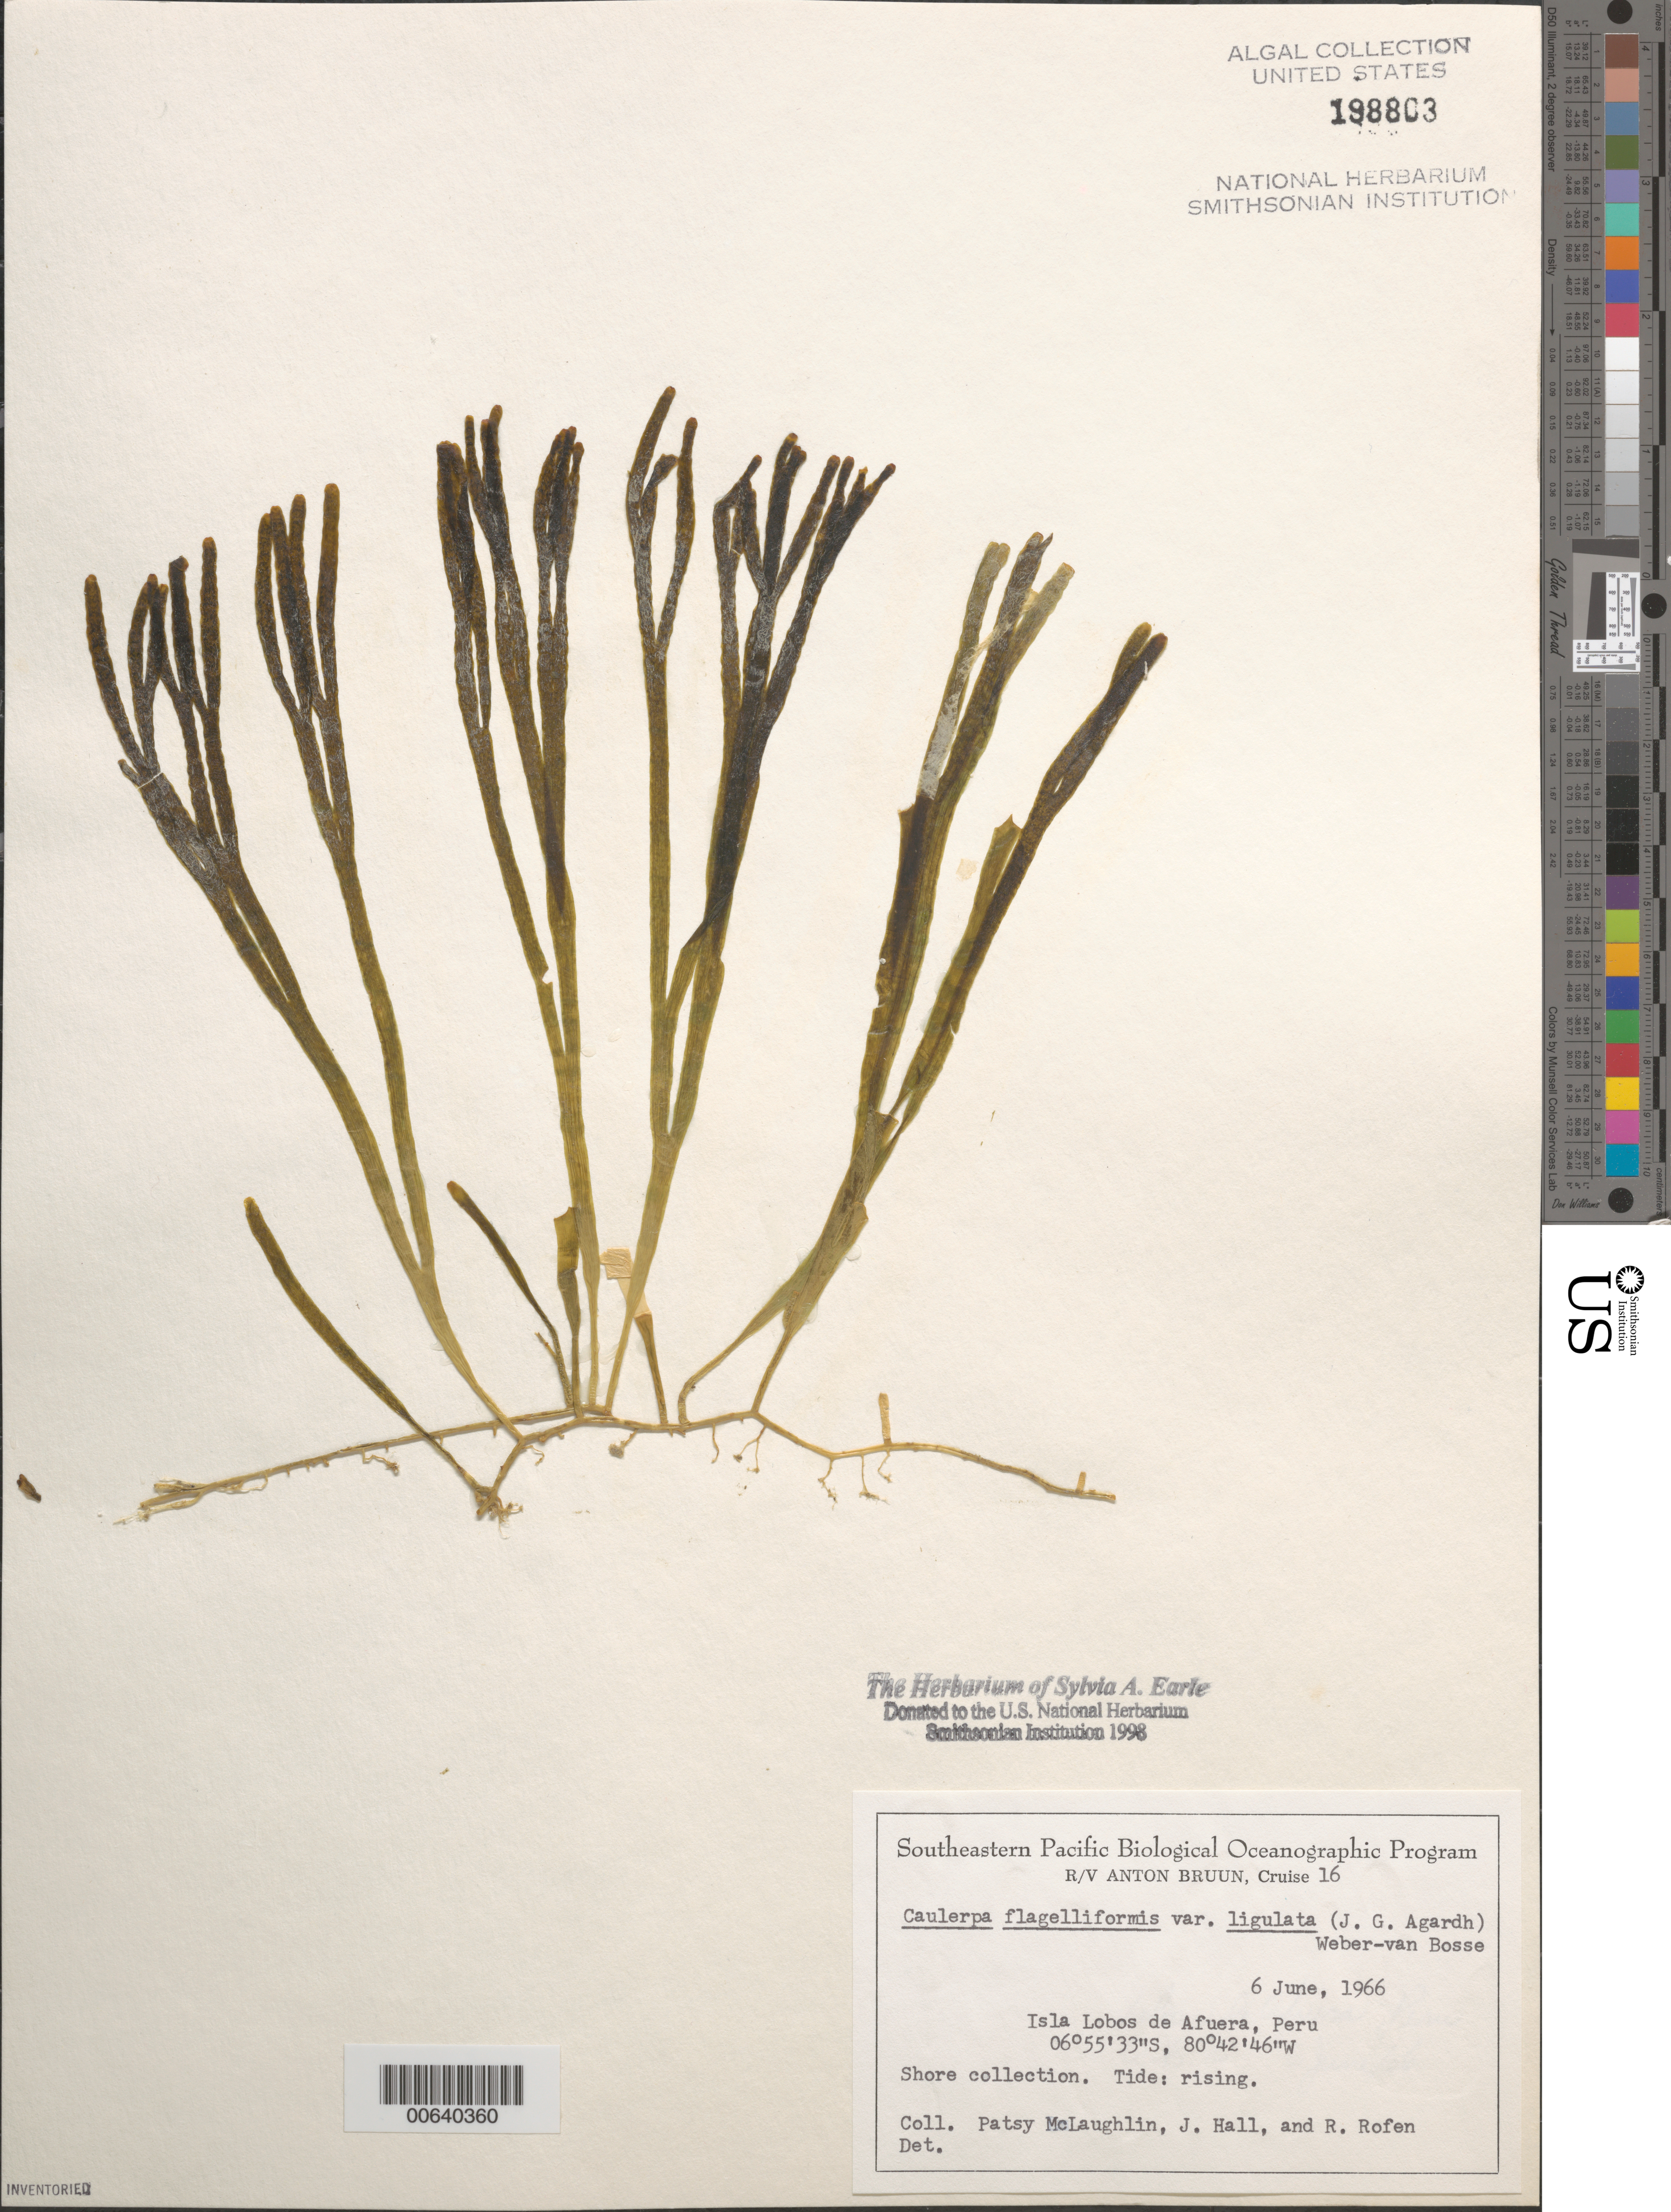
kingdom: Plantae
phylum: Chlorophyta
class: Ulvophyceae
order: Bryopsidales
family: Caulerpaceae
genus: Caulerpa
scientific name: Caulerpa prolifera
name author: (Forssk.) J.V.Lamouroux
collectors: P. McLaughlin, J. Hall & R. Rofen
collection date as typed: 06 Jun 1966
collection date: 1966-06-06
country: Peru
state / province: Lambayeque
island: Lobos de Afuera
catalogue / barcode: US 198803